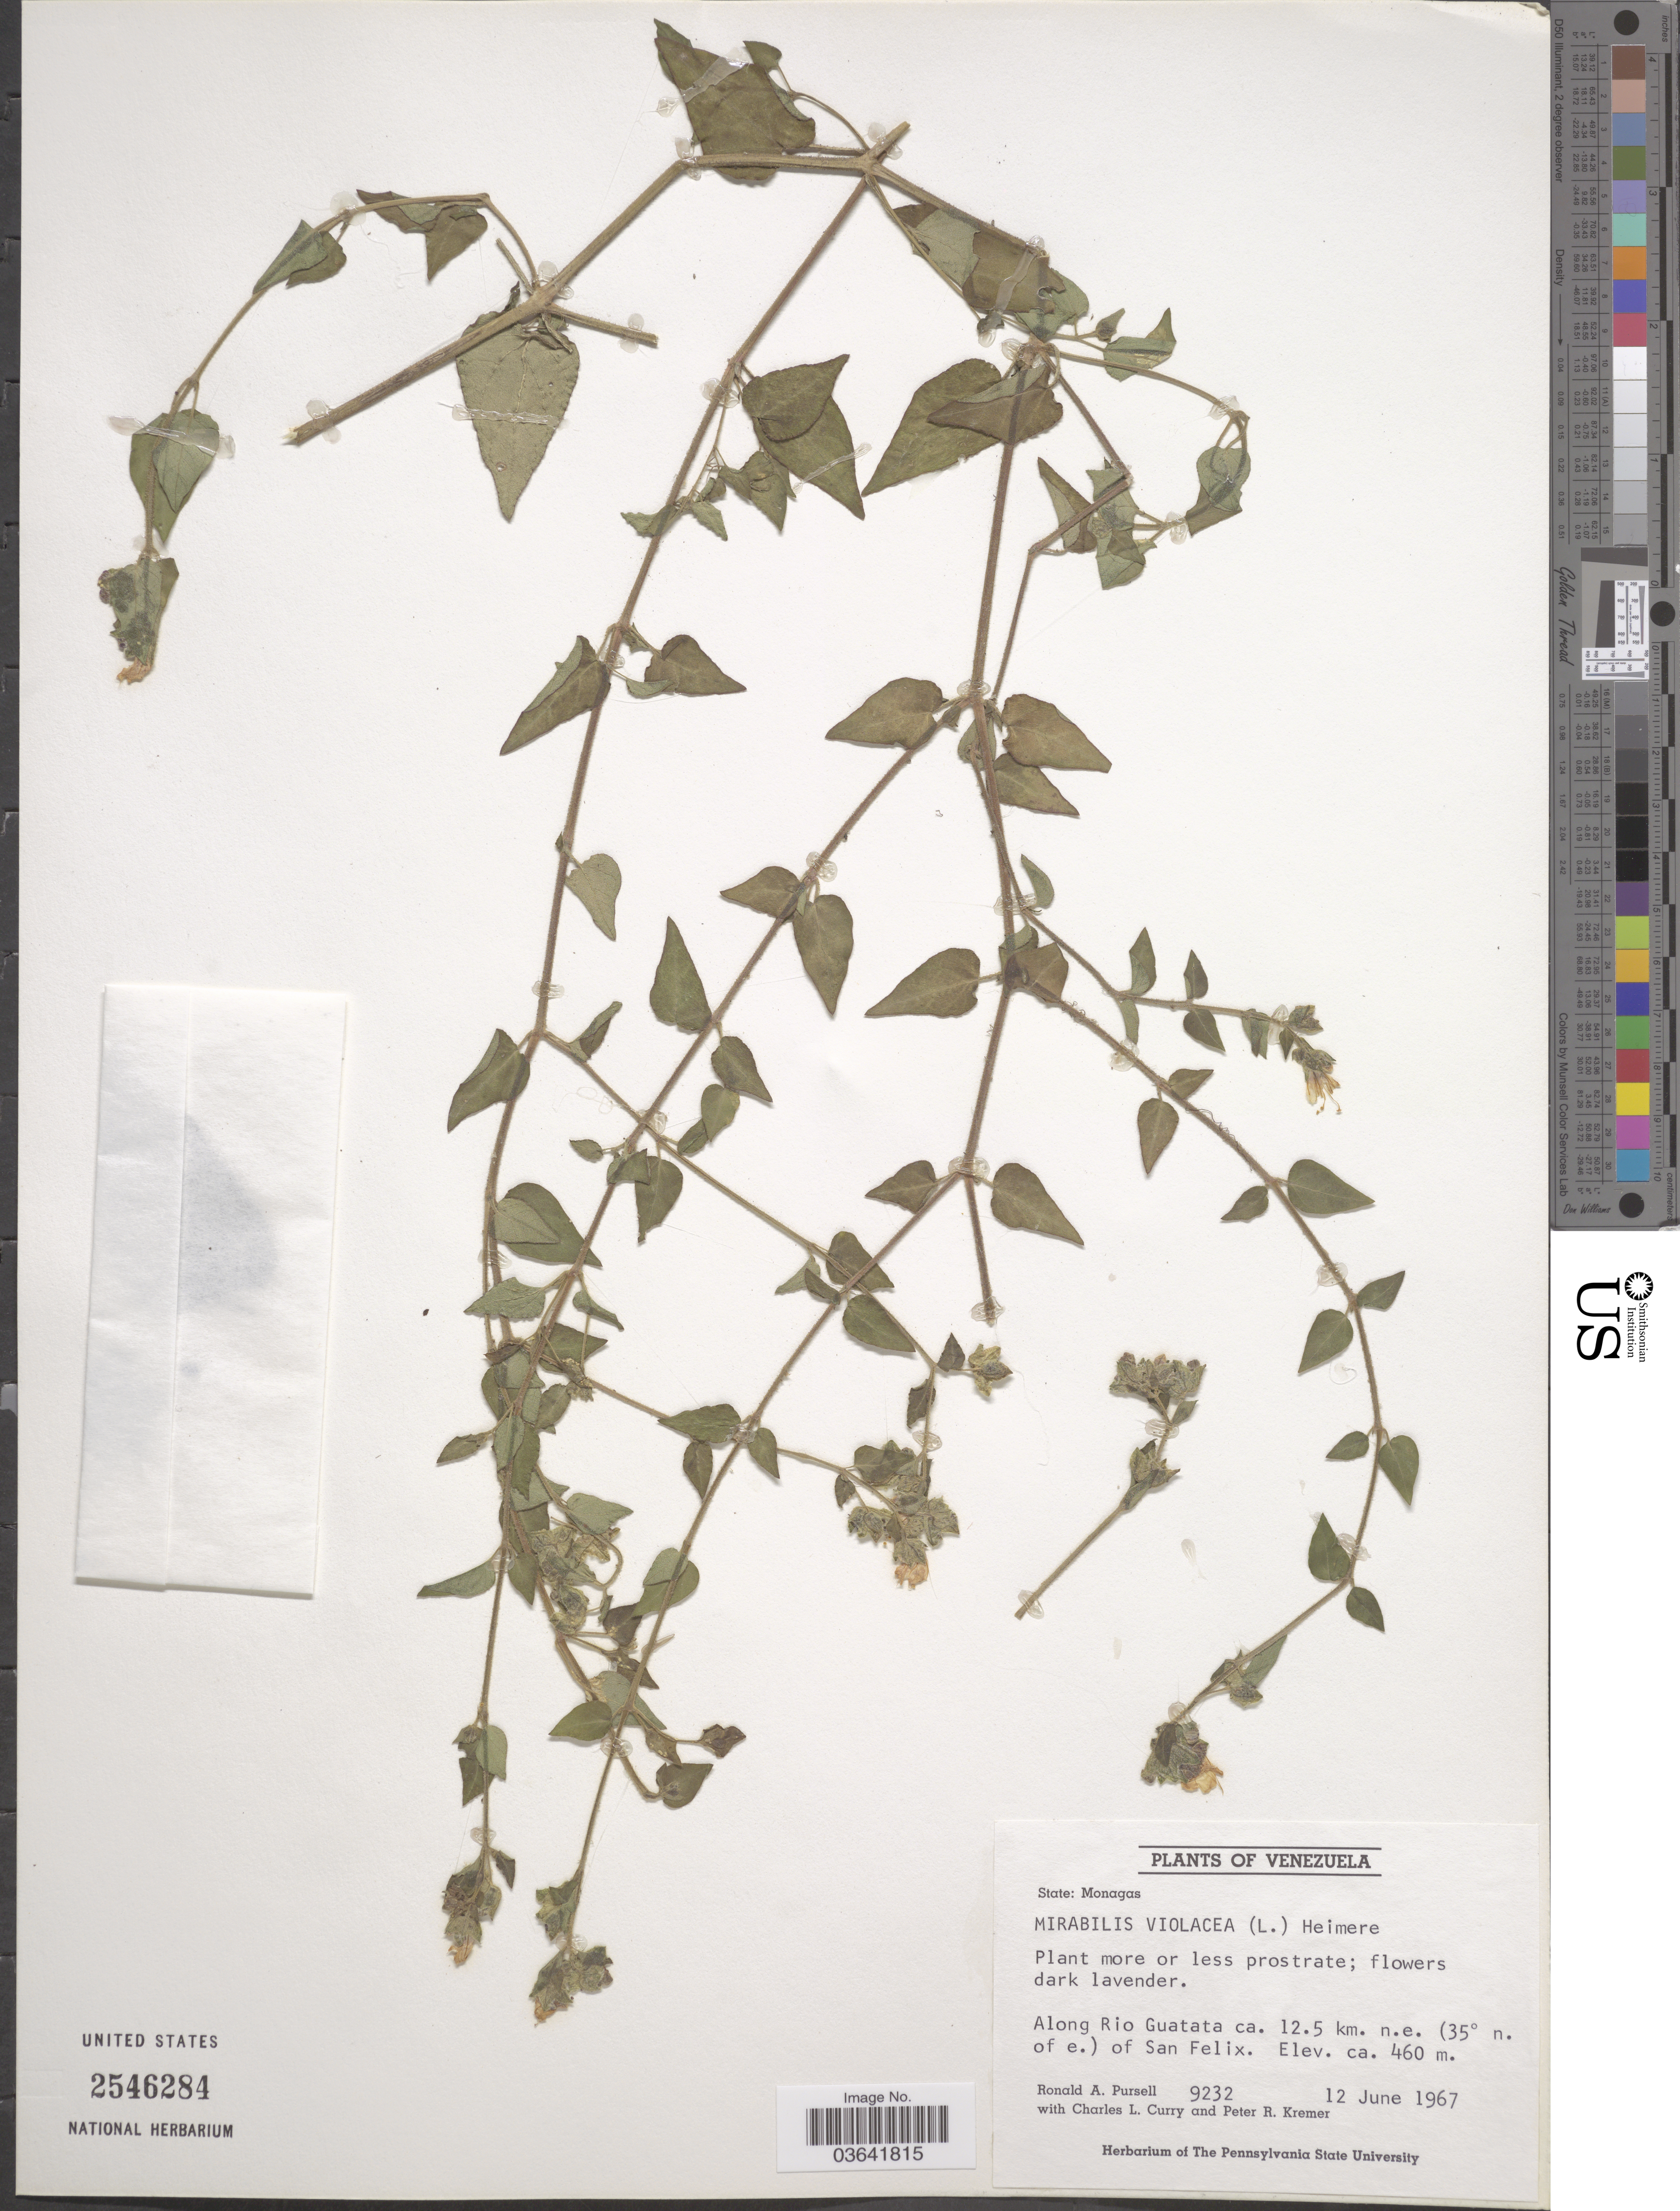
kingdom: Plantae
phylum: Tracheophyta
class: Magnoliopsida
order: Caryophyllales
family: Nyctaginaceae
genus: Mirabilis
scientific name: Mirabilis violacea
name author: (L.) Heimerl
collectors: R. A. Pursell, C. L. Curry & P. Kremer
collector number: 9232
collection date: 1967-06-12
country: Venezuela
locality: Along Rio Guatata ca. 12.5 km. n.e. (35° n. of e.) of San Felix.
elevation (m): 460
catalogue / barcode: US 2546284